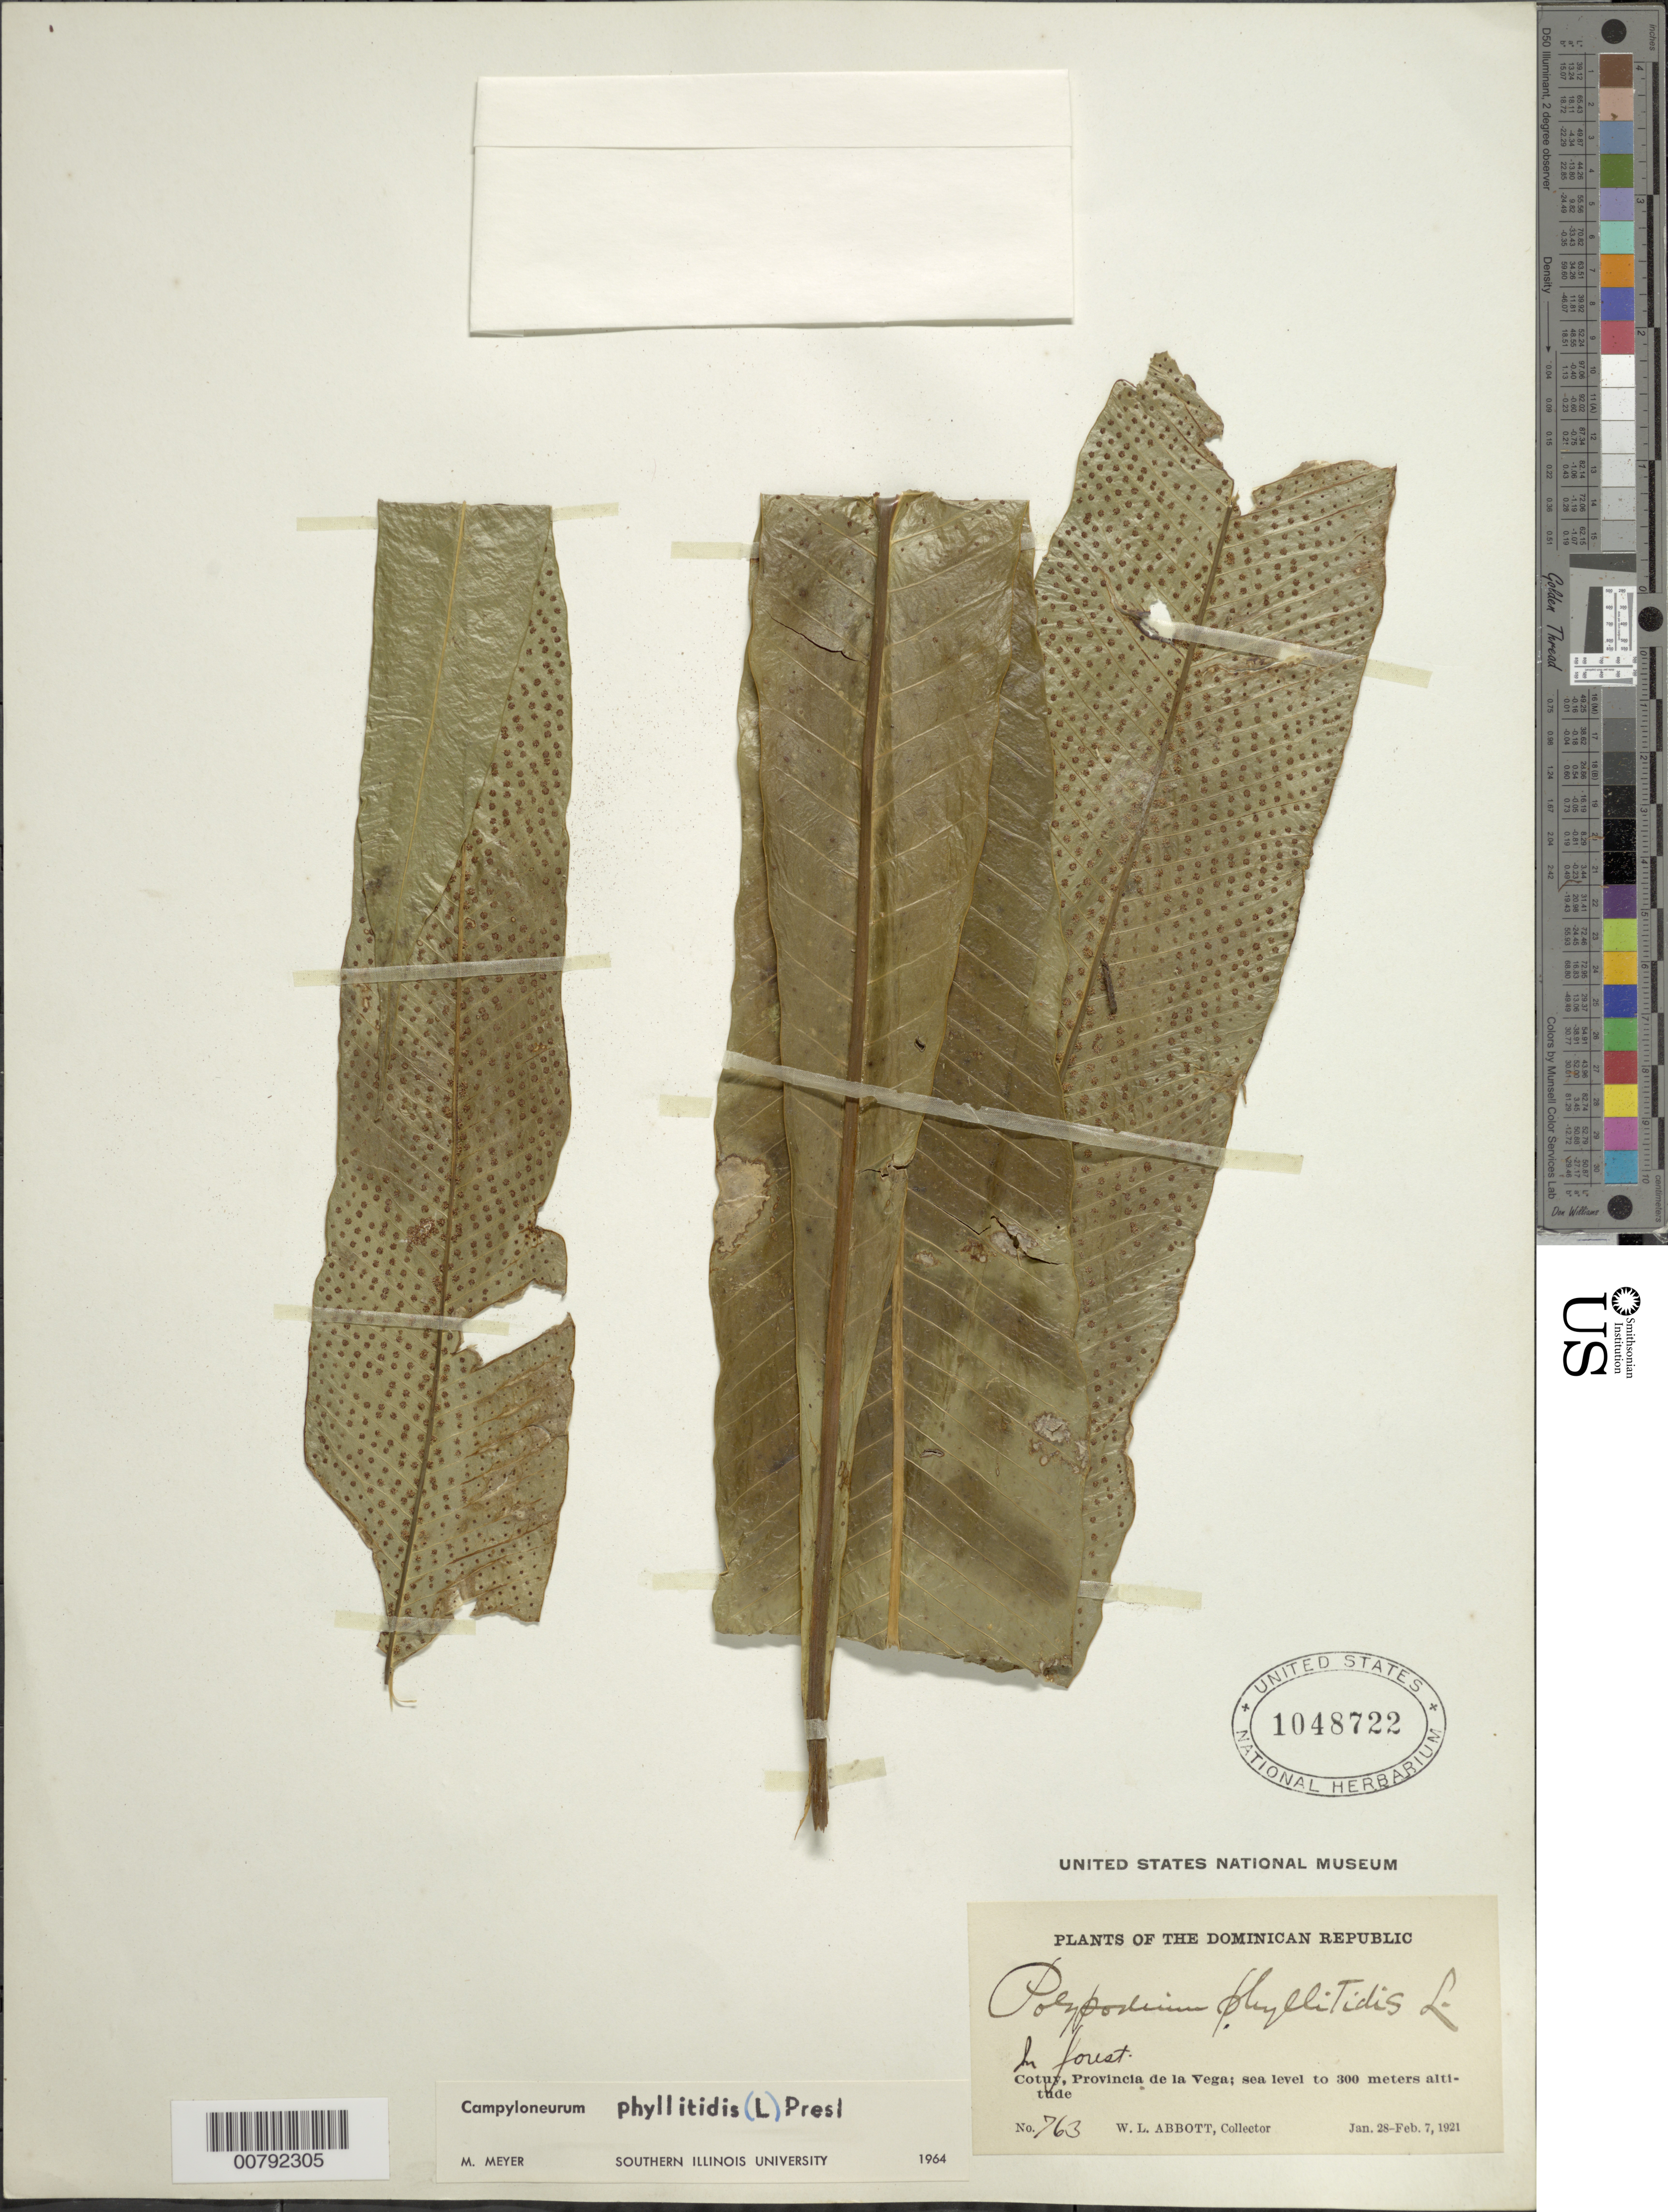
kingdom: Plantae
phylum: Tracheophyta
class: Polypodiopsida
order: Polypodiales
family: Polypodiaceae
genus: Campyloneurum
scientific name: Campyloneurum phyllitidis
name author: (L.) C. Presl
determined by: Meyer, M.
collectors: W. L. Abbott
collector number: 763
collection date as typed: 28 Feb 1910 07 Feb 1921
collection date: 1910-02-28/1921-02-07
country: Dominican Republic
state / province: La Vega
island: Hispaniola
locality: Cotuy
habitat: Forest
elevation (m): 0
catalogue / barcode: US 1048722